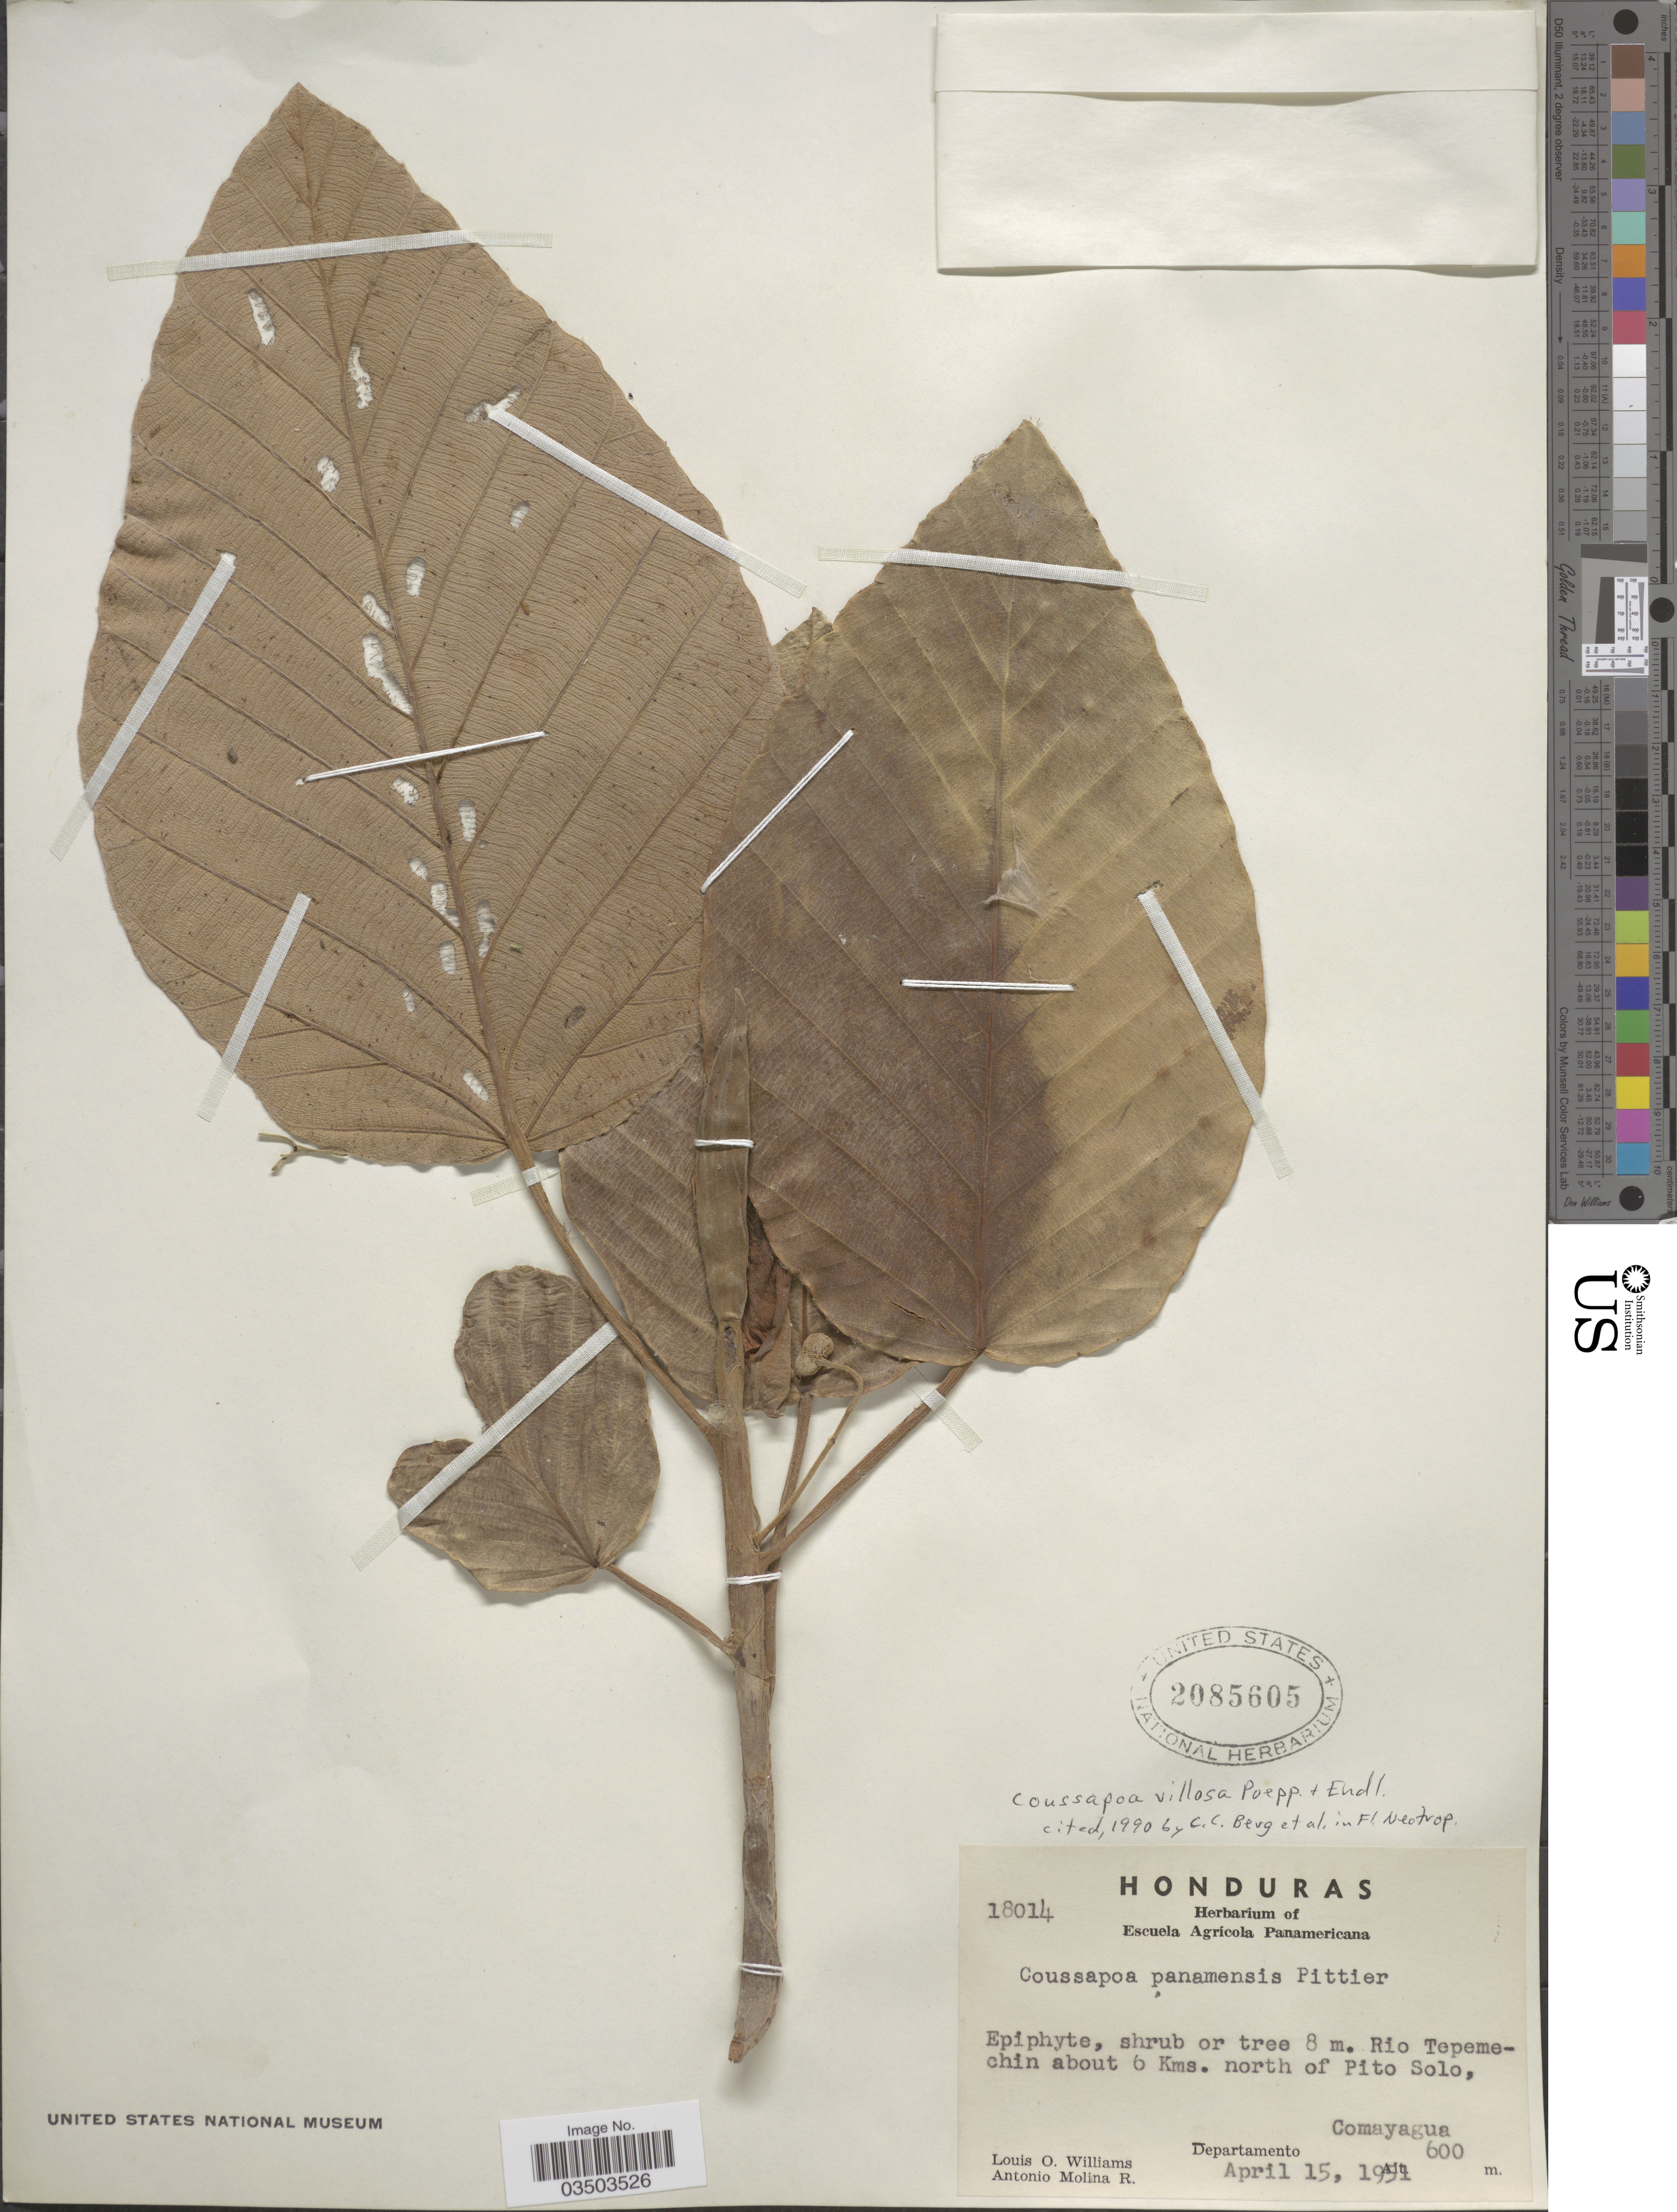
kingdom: Plantae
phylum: Tracheophyta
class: Magnoliopsida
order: Rosales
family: Urticaceae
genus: Coussapoa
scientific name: Coussapoa villosa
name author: Poepp. & Endl.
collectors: L. O. Williams & A. Molina R.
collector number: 18014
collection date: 1951-04-15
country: Honduras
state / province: Comayagua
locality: Rio Tepemechin about 6 Kms. north of Pito Solo, Departamento Comayagua.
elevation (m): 600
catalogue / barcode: US 2085605